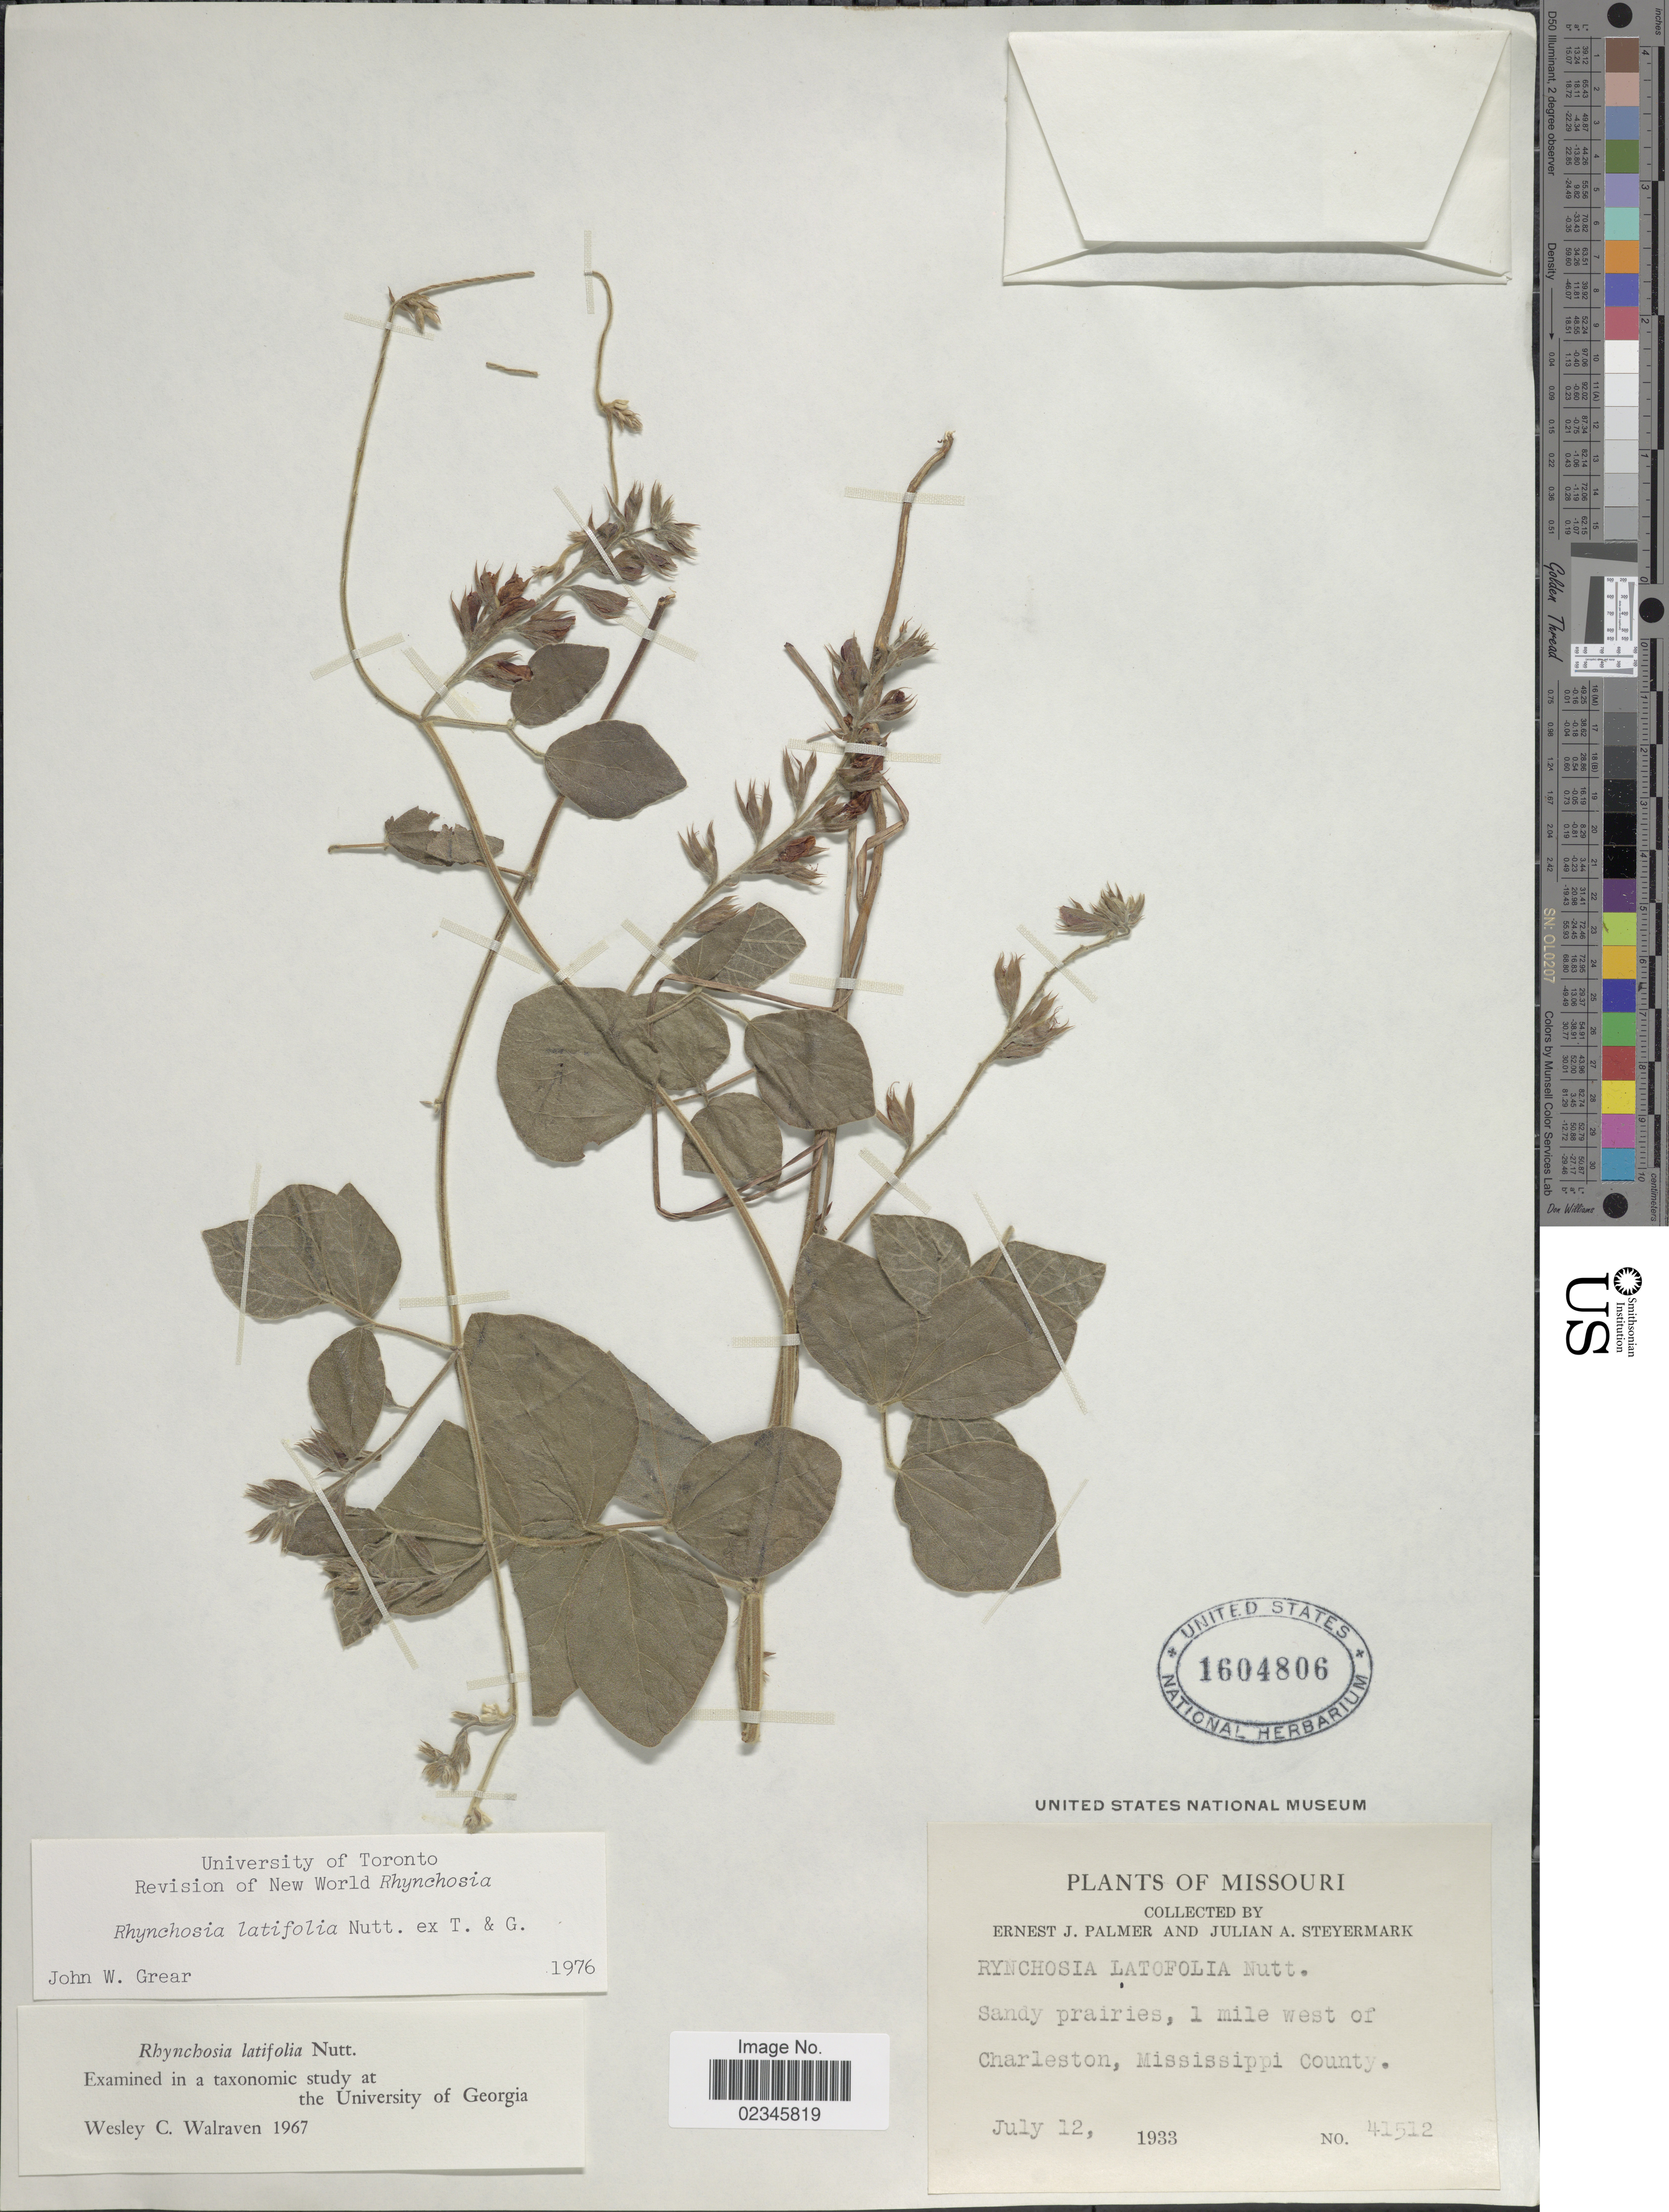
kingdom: Plantae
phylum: Tracheophyta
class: Magnoliopsida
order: Fabales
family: Fabaceae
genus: Rhynchosia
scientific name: Rhynchosia latifolia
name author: Nutt. ex Torr. & A. Gray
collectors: E. J. Palmer & J. Steyermark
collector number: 41512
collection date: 1933-07-12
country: United States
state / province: Missouri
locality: Sandy prairies, 1 mile west of Charleston, Mississippi County.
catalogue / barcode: US 1604806